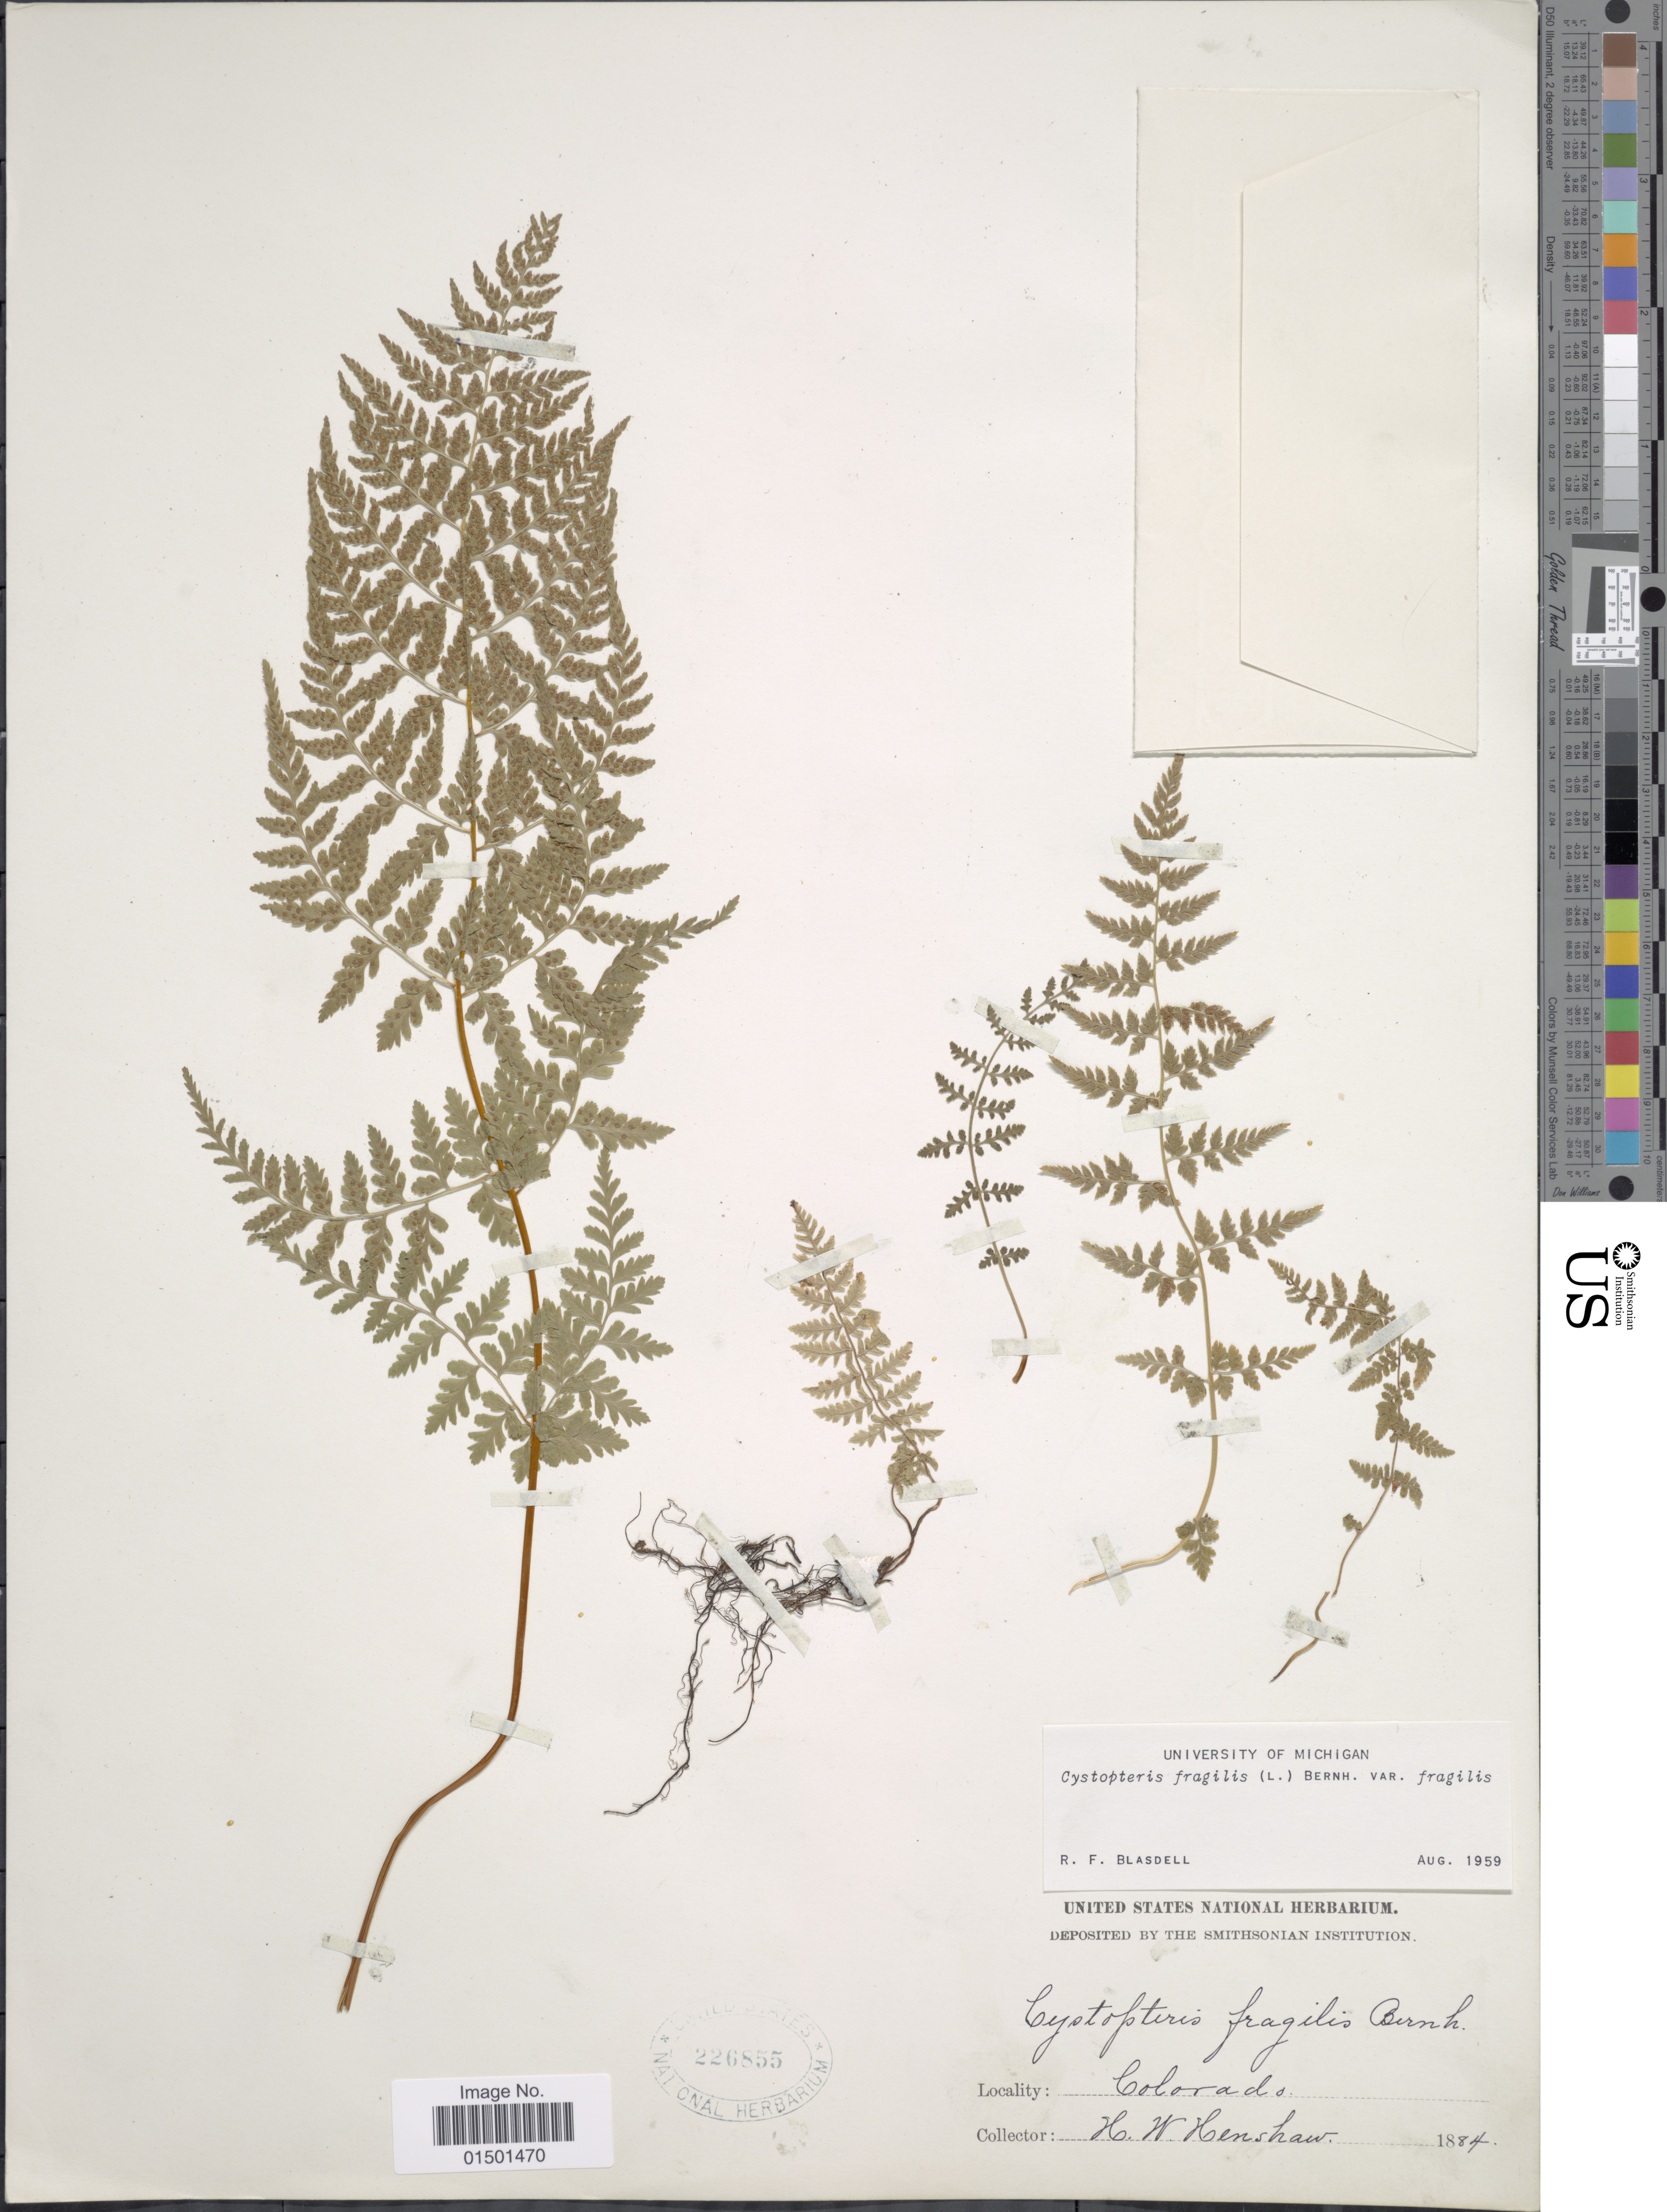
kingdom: Plantae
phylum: Tracheophyta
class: Polypodiopsida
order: Polypodiales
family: Cystopteridaceae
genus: Cystopteris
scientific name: Cystopteris fragilis var. fragilis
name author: (L.) Bernh.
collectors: H. Henshaw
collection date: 1884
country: United States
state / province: Colorado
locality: W. Humboldt Mts.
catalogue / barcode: US 226855